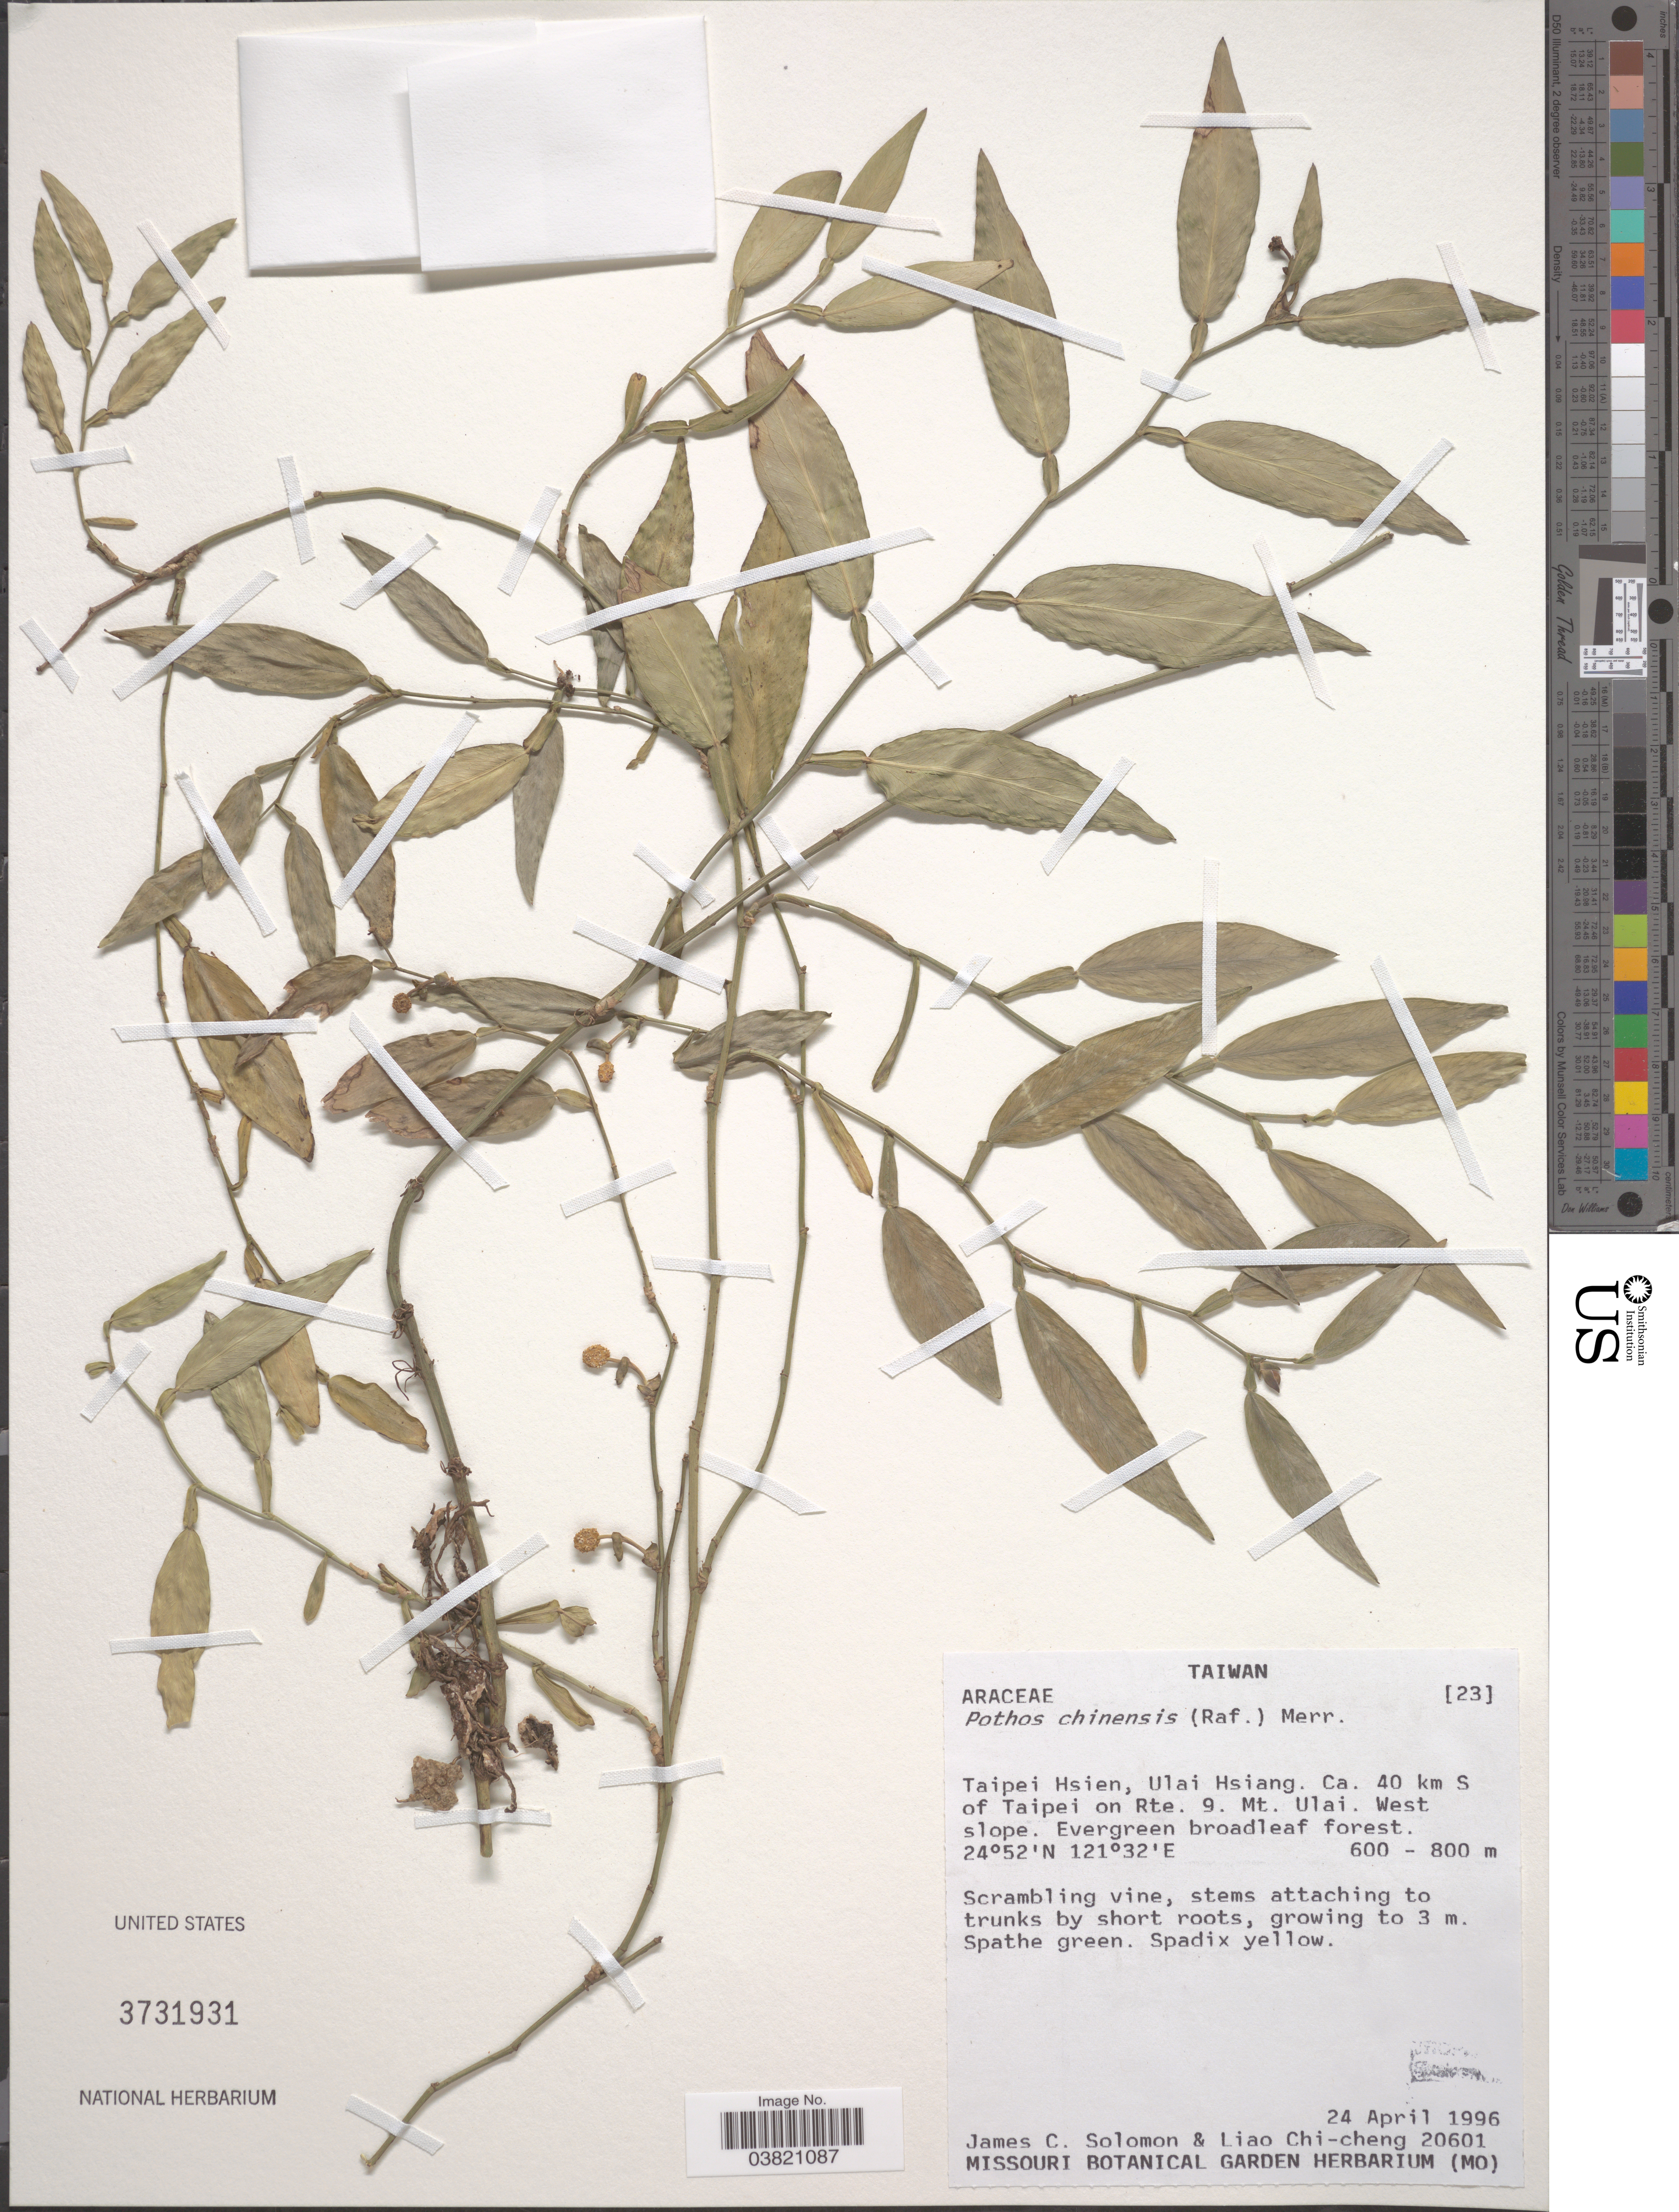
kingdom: Plantae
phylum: Tracheophyta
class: Liliopsida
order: Alismatales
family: Araceae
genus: Pothos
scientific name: Pothos chinensis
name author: (Raf.) Merr.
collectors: J. C. Solomon & C. Liao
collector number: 20601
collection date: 1996-04-24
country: Taiwan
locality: Taipei Hsien, Ulai Hsiang. Ca. 40 km S of Taipei on Rte. 9. Mt. Ulai. West slope.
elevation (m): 600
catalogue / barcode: US 3731931